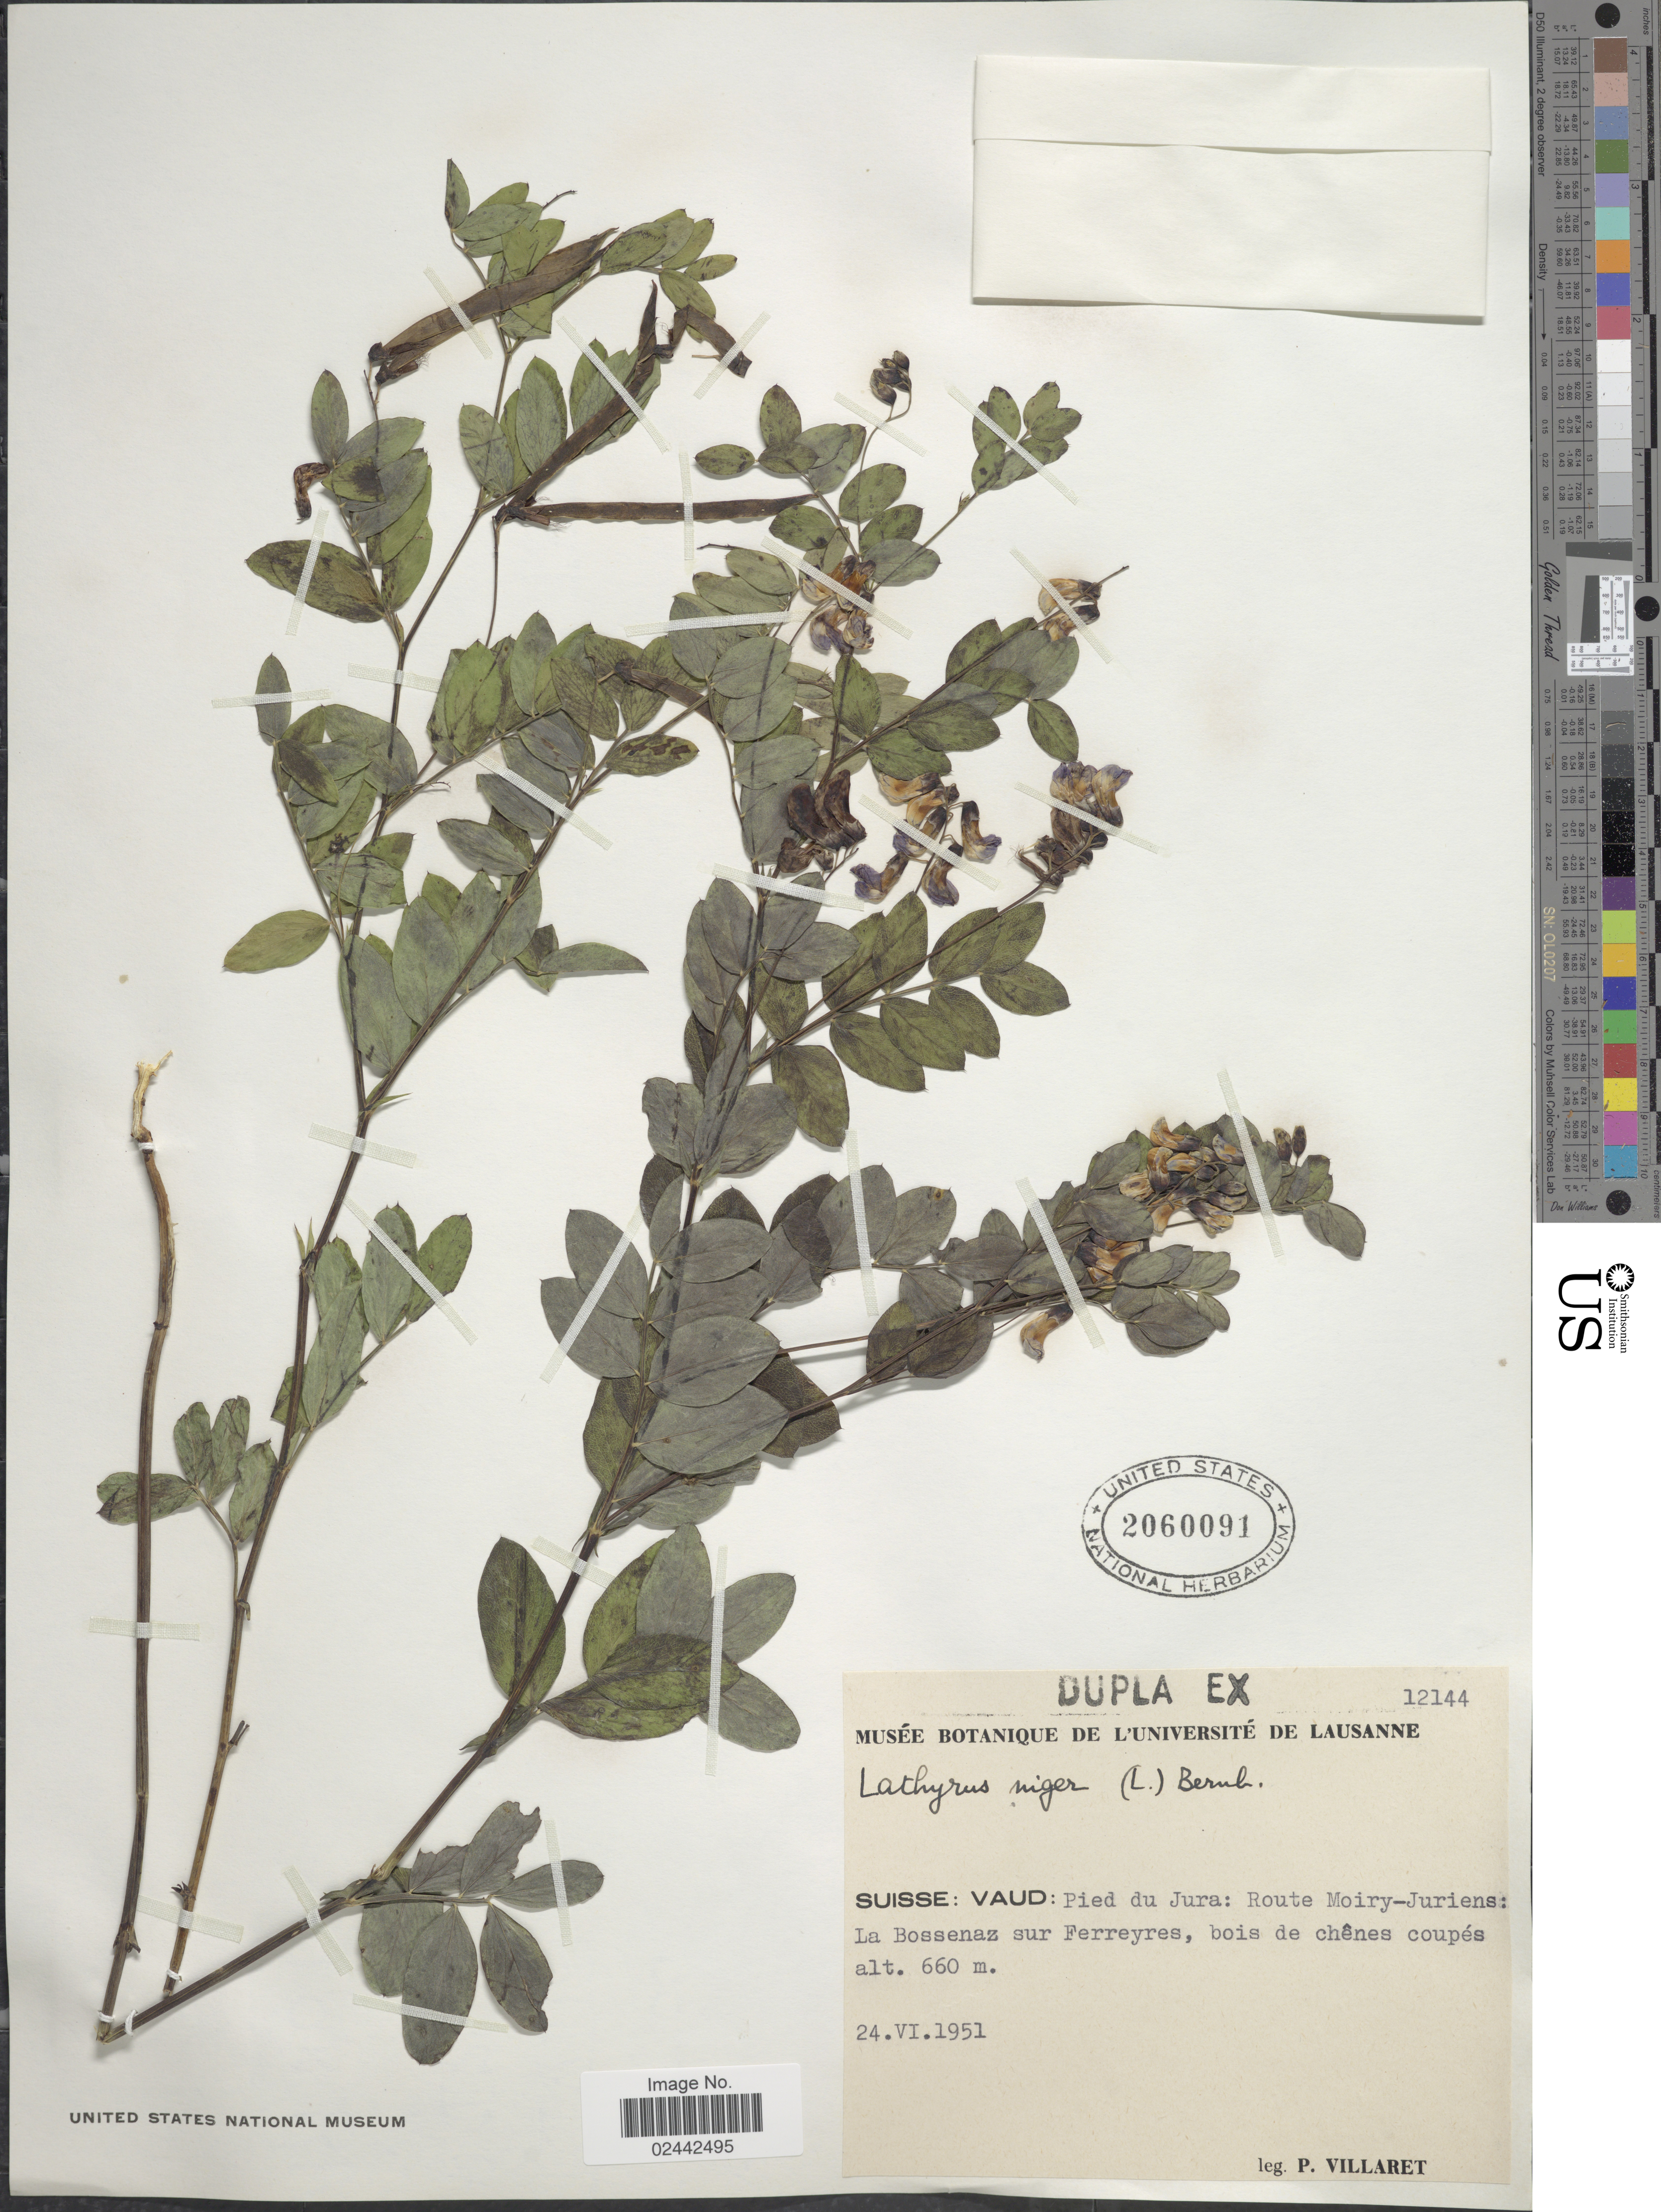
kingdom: Plantae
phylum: Tracheophyta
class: Magnoliopsida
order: Fabales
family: Fabaceae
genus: Lathyrus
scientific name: Lathyrus niger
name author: (L.) Bernh.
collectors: P. Villaret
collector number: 12144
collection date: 1951-06-24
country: Switzerland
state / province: Vaud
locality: Suisse: Vaud: Piede du Jura: Route Moiry-Juriens: La Bossenaz sur Ferreyres, bois de chenes coupes.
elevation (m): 600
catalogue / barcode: US 2060091